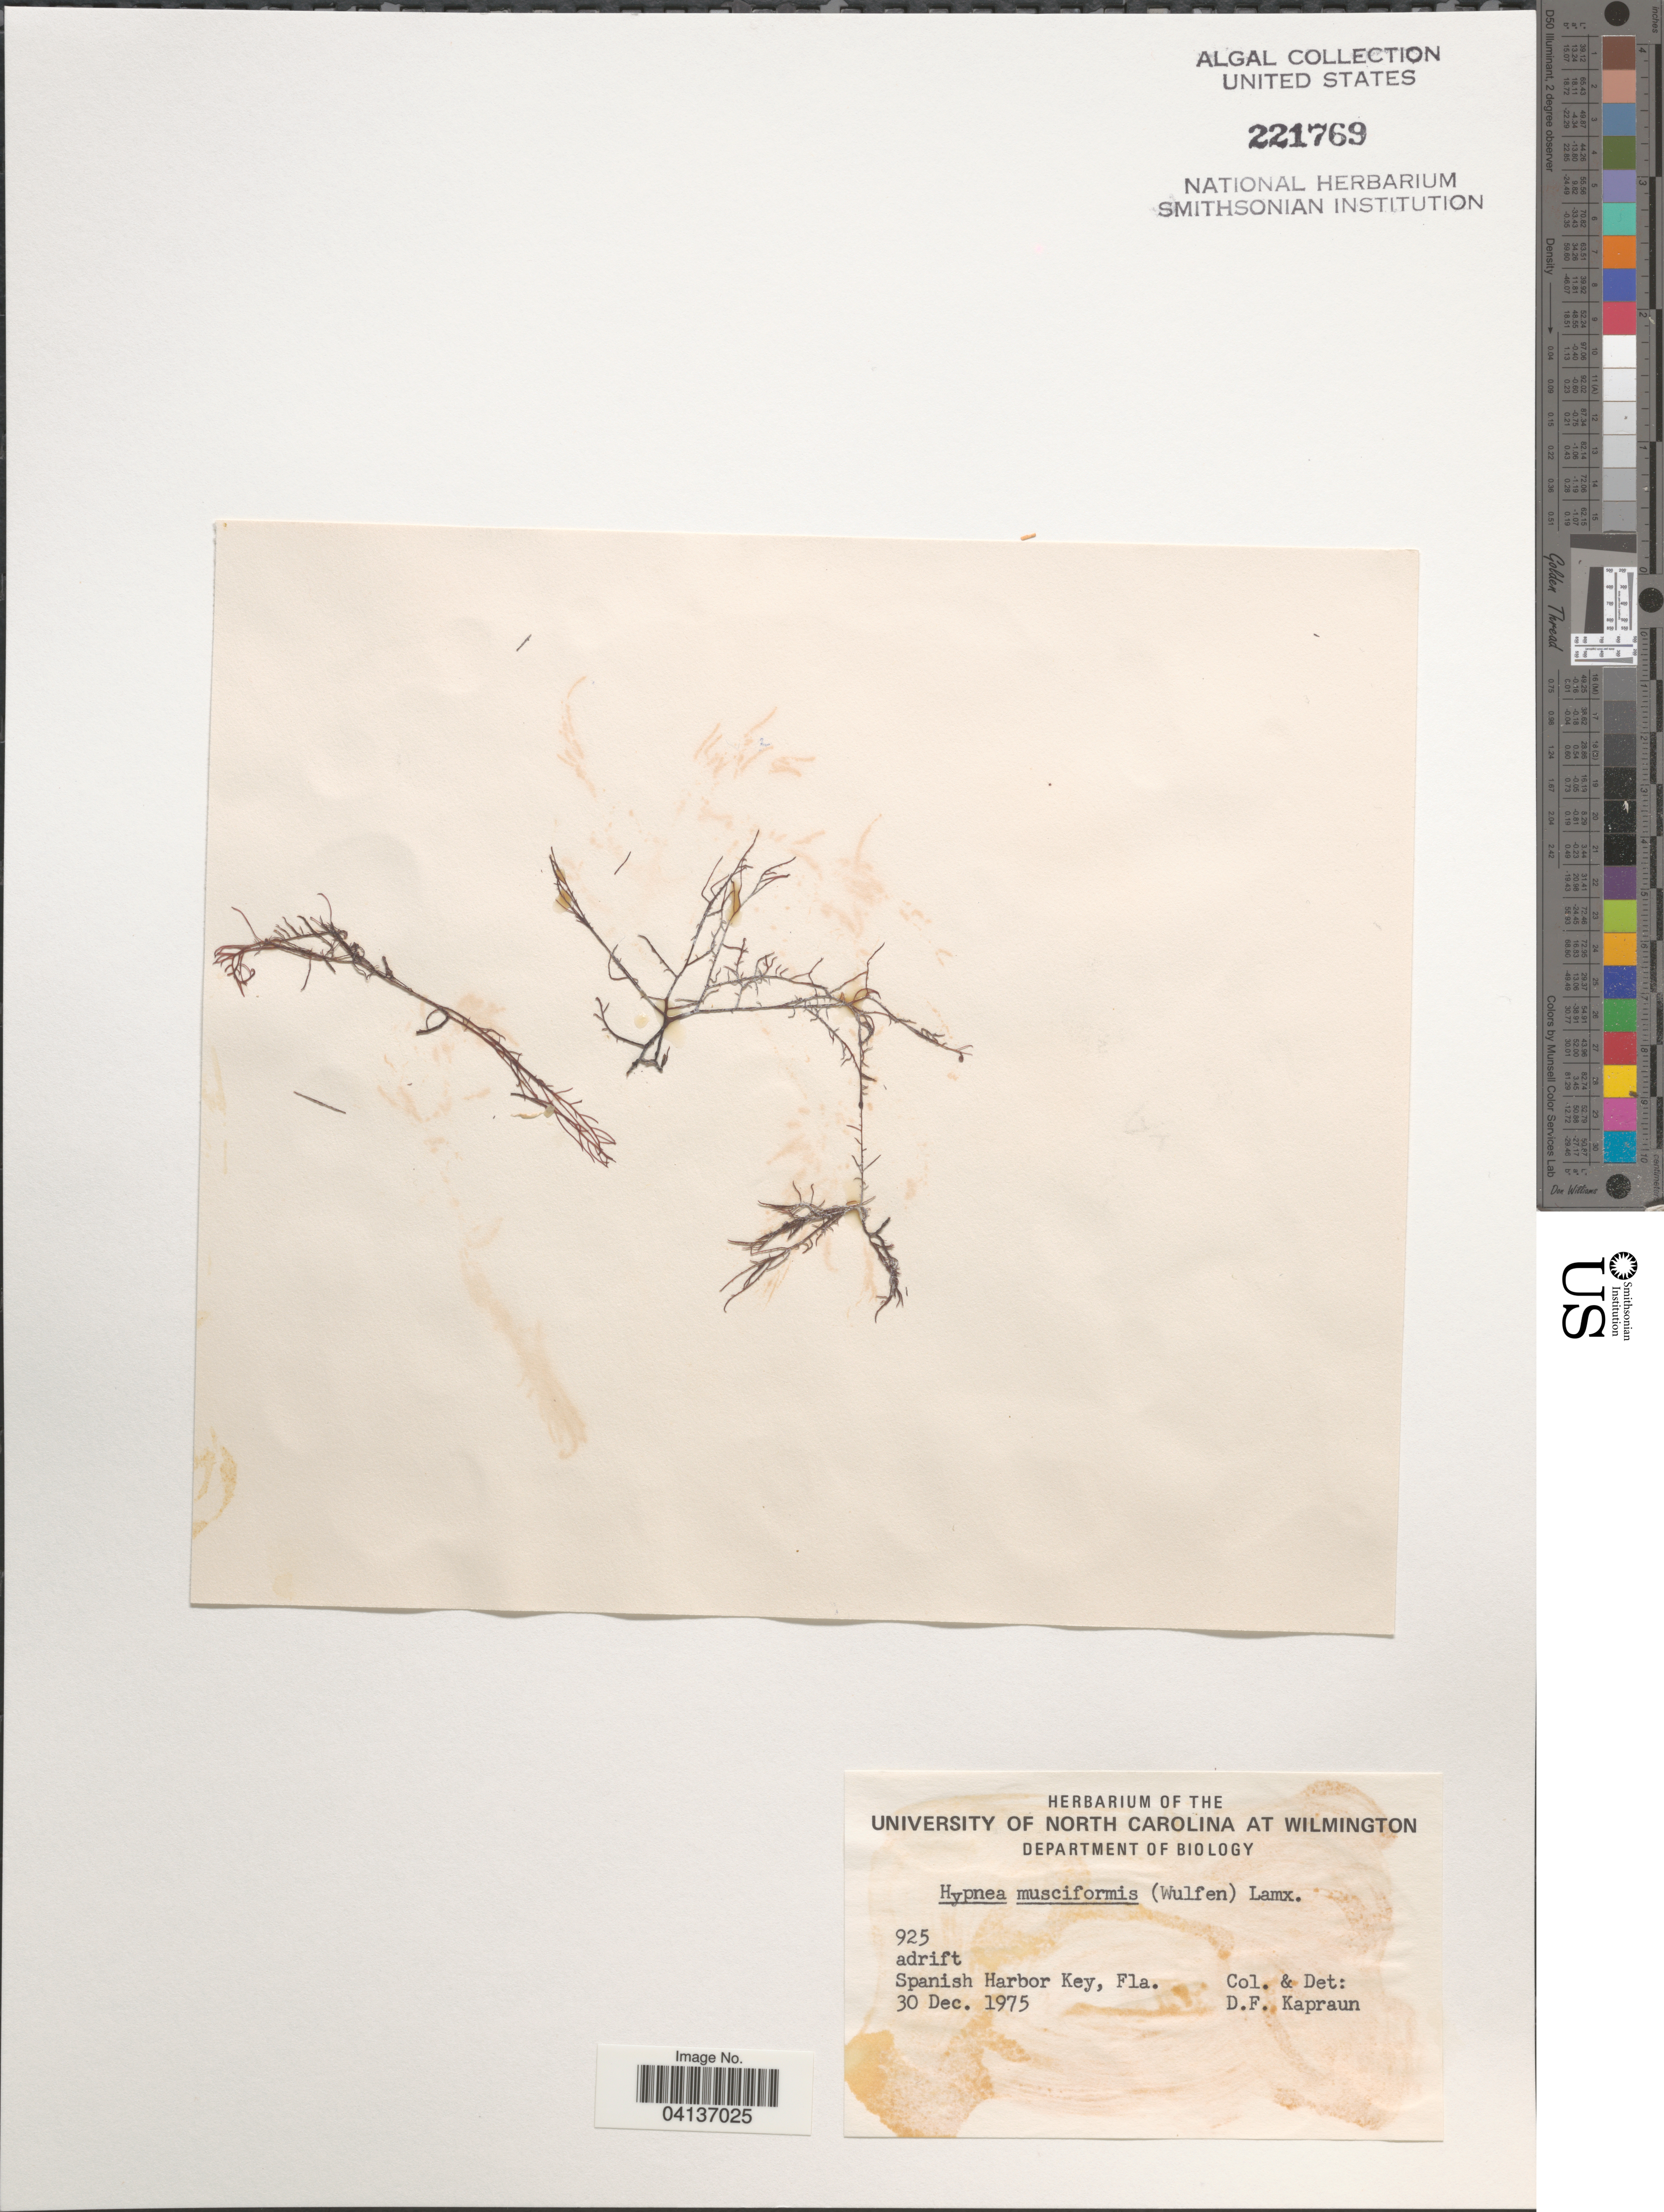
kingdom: Plantae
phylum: Rhodophyta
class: Florideophyceae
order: Gigartinales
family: Cystocloniaceae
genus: Hypnea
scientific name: Hypnea musciformis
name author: (Wulfen) J.V.Lamouroux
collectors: D. F. Kapraun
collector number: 925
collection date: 1975-12-30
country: United States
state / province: Florida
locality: Spanish Harbor Key.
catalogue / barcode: US 221769